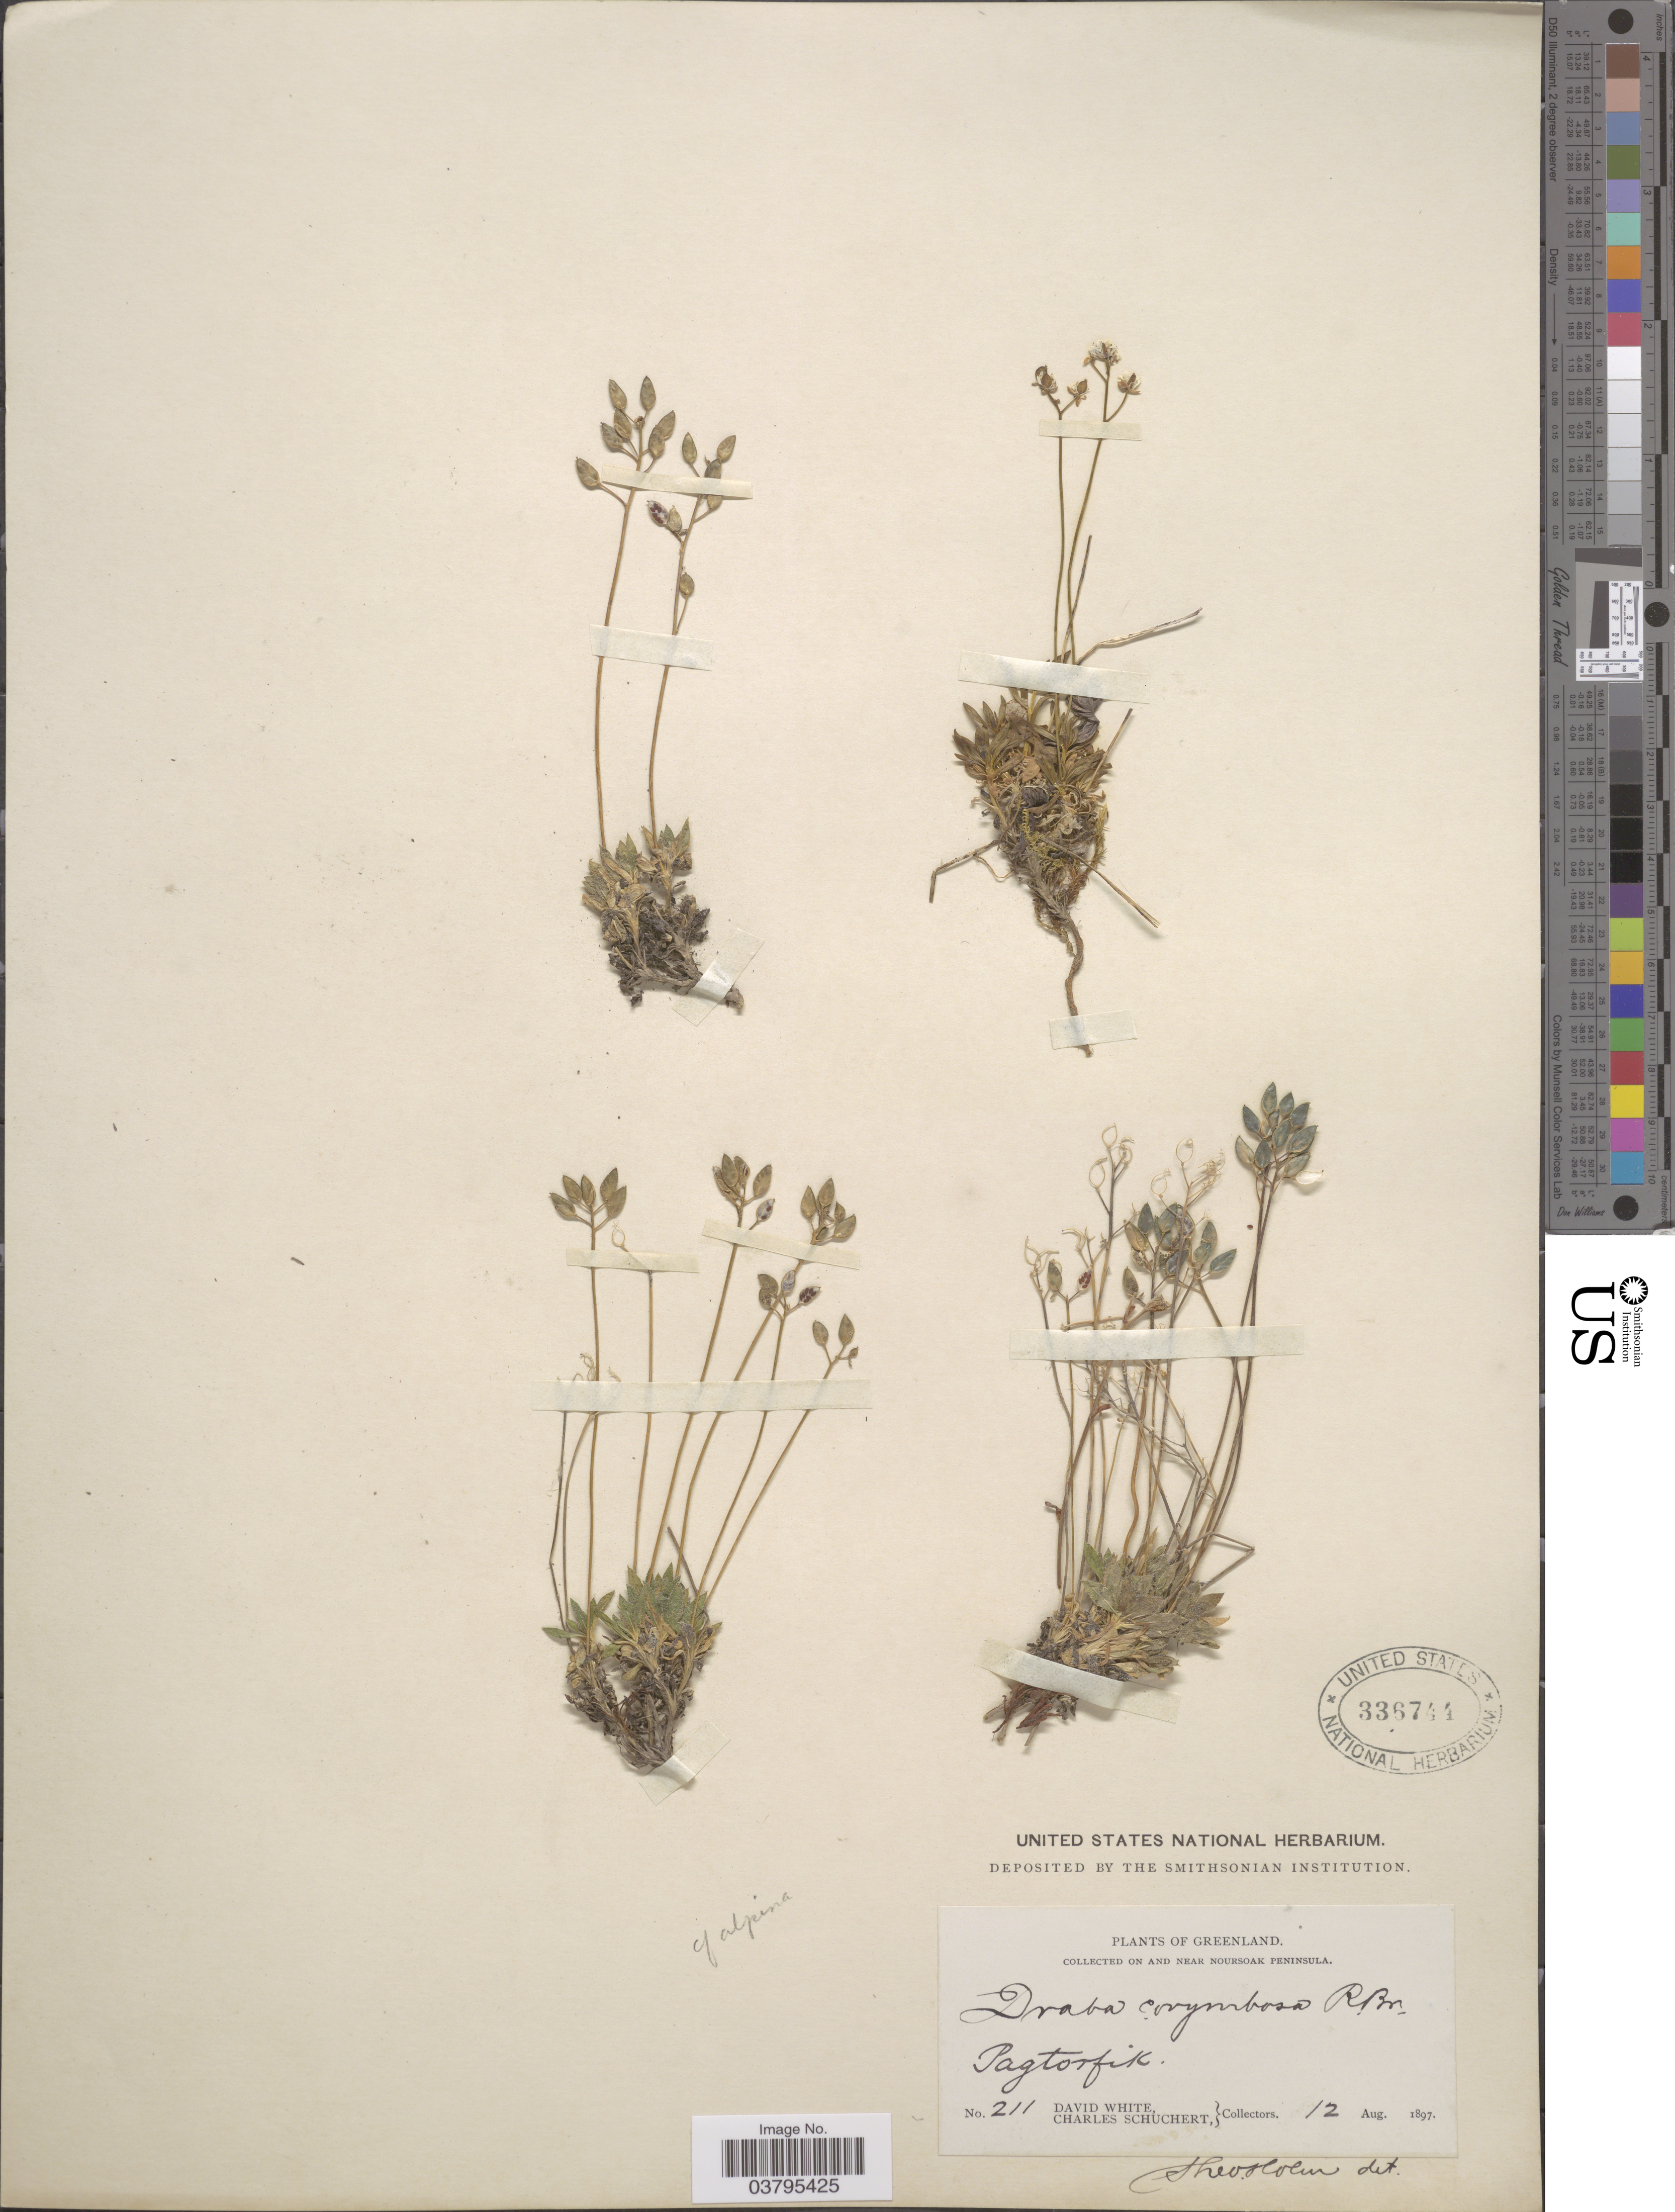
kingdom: Plantae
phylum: Tracheophyta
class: Magnoliopsida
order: Brassicales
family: Brassicaceae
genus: Draba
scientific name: Draba alpina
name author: L.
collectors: D. White & C. Schuchert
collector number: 211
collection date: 1897-08-12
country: Greenland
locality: On and near Noursoak Peninsula. Pagtorfik.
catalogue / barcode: US 336744